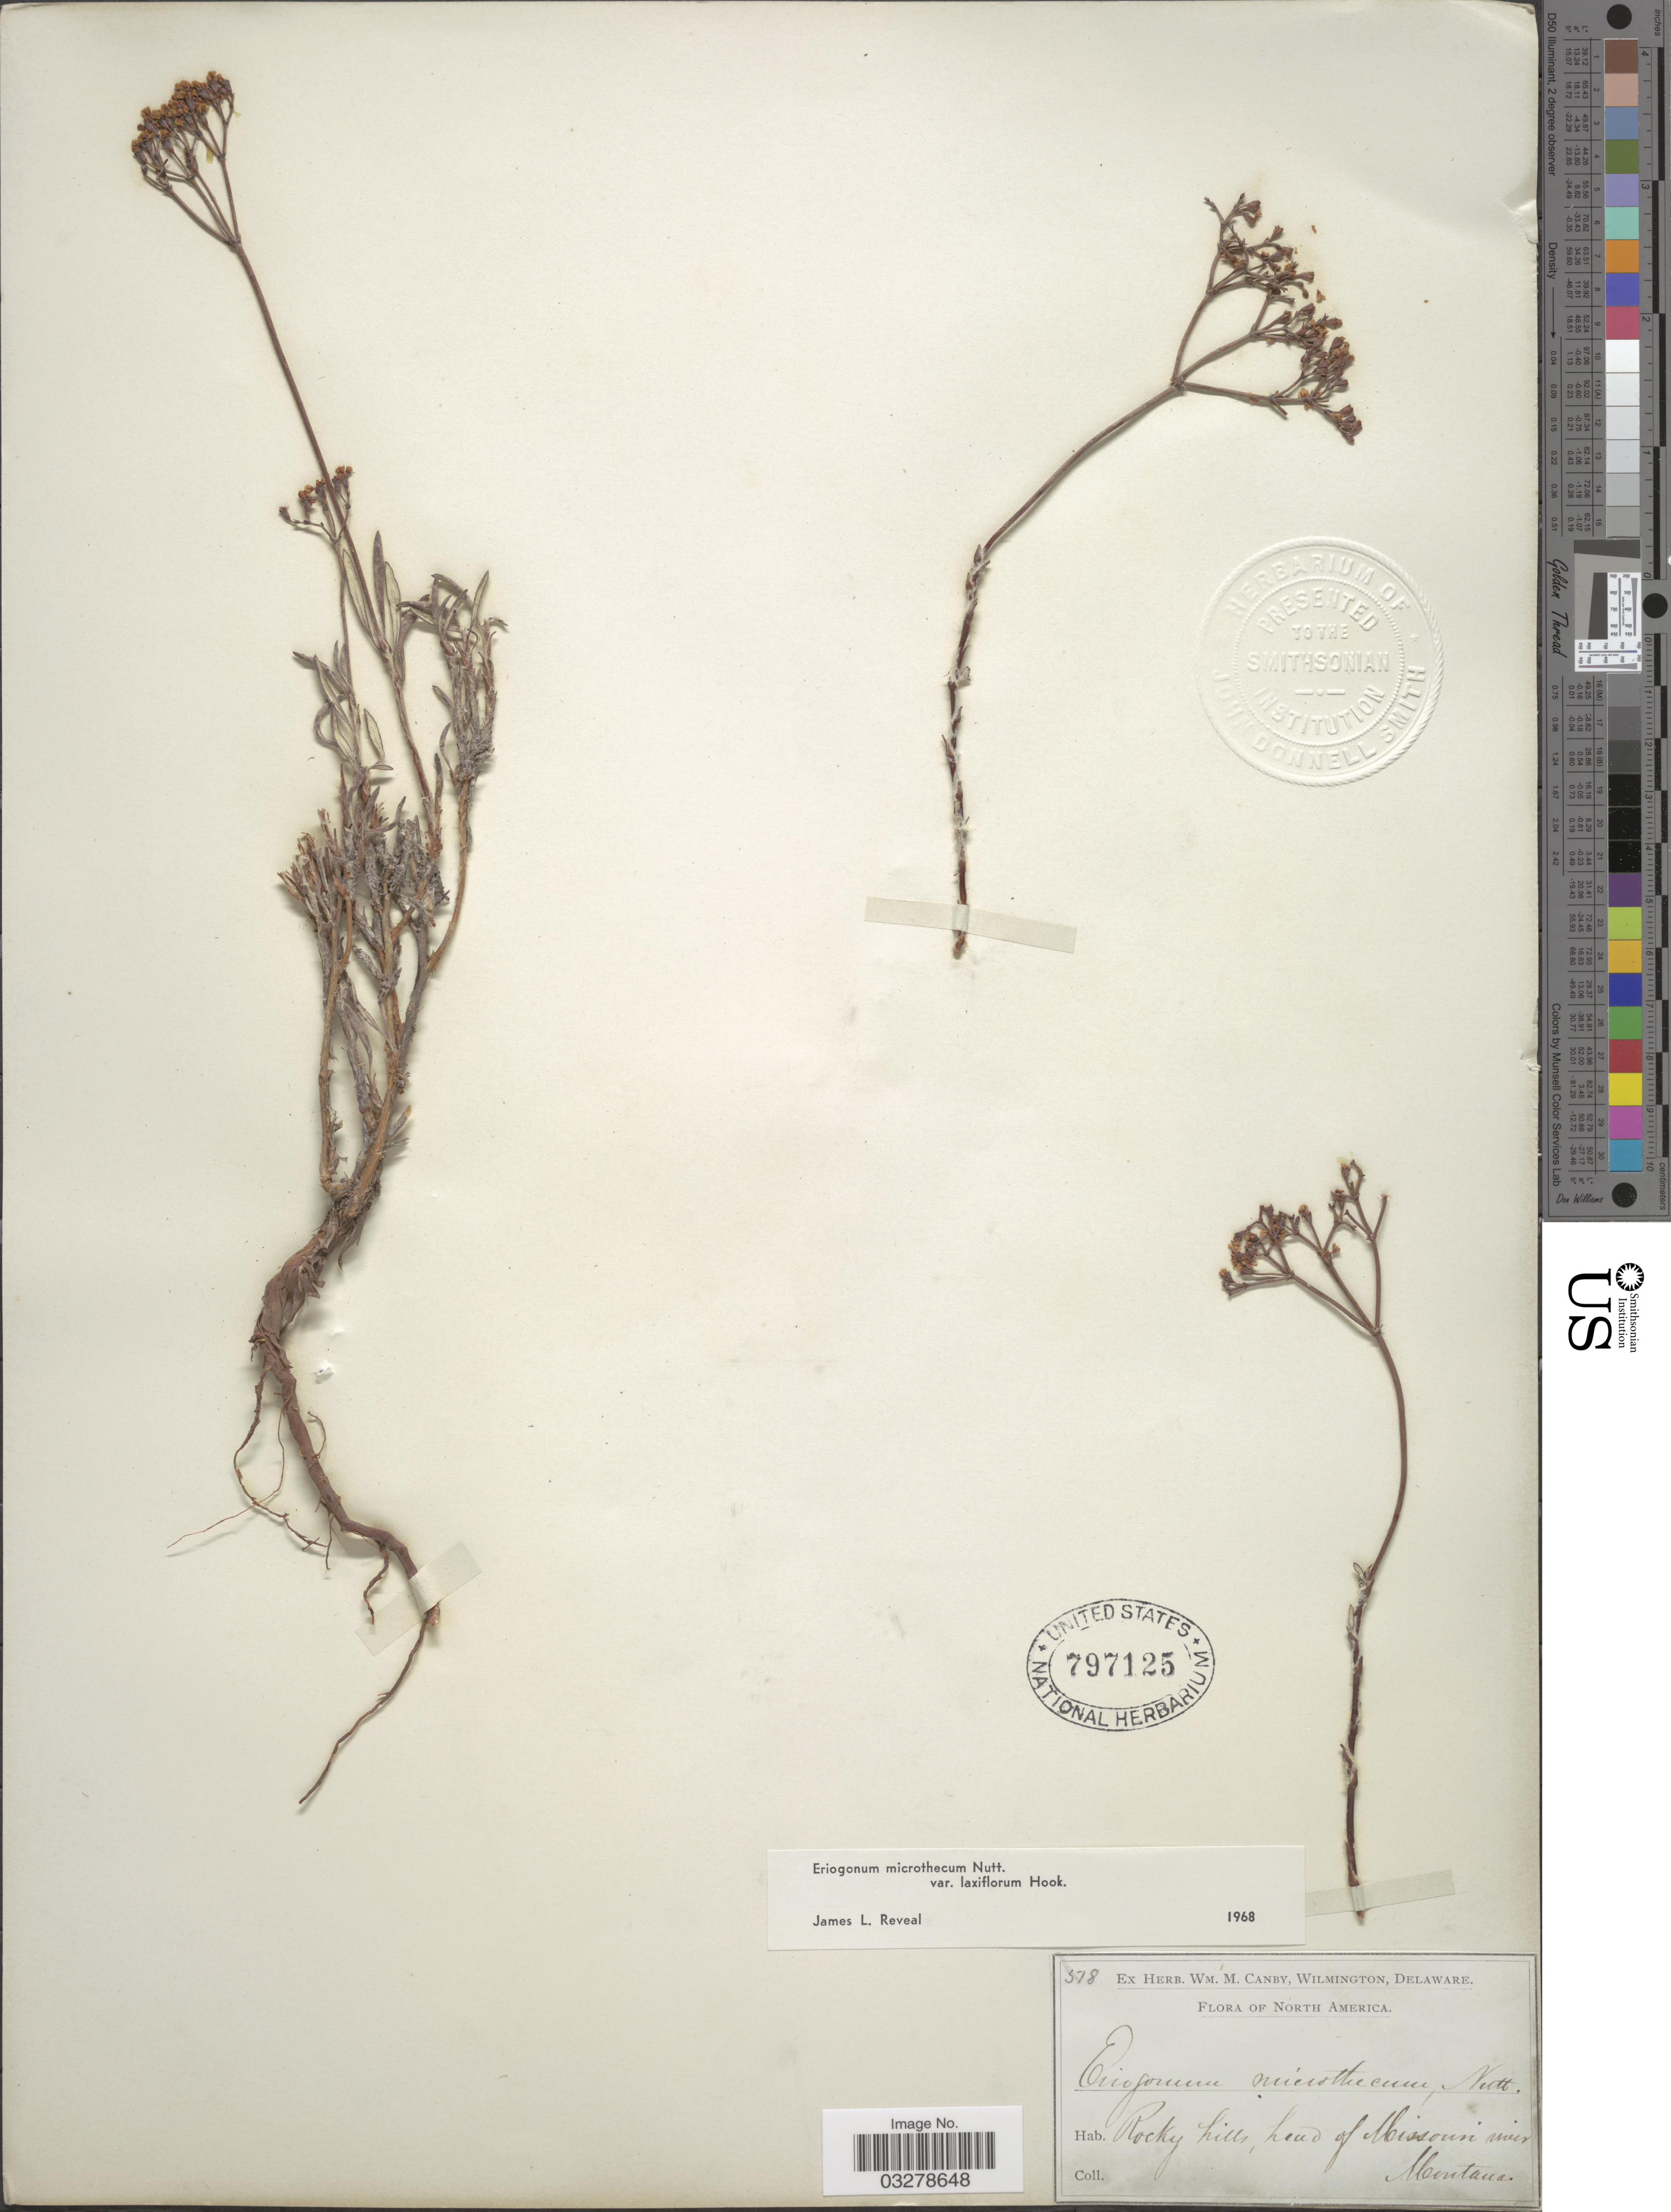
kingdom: Plantae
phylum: Tracheophyta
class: Magnoliopsida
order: Caryophyllales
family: Polygonaceae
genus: Eriogonum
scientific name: Eriogonum microtheca var. laxiflorum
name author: Hook.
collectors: ex herb. W.M. Canby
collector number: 578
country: United States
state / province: Montana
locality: Rocky hills, Land of Missouri river.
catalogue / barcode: US 797125